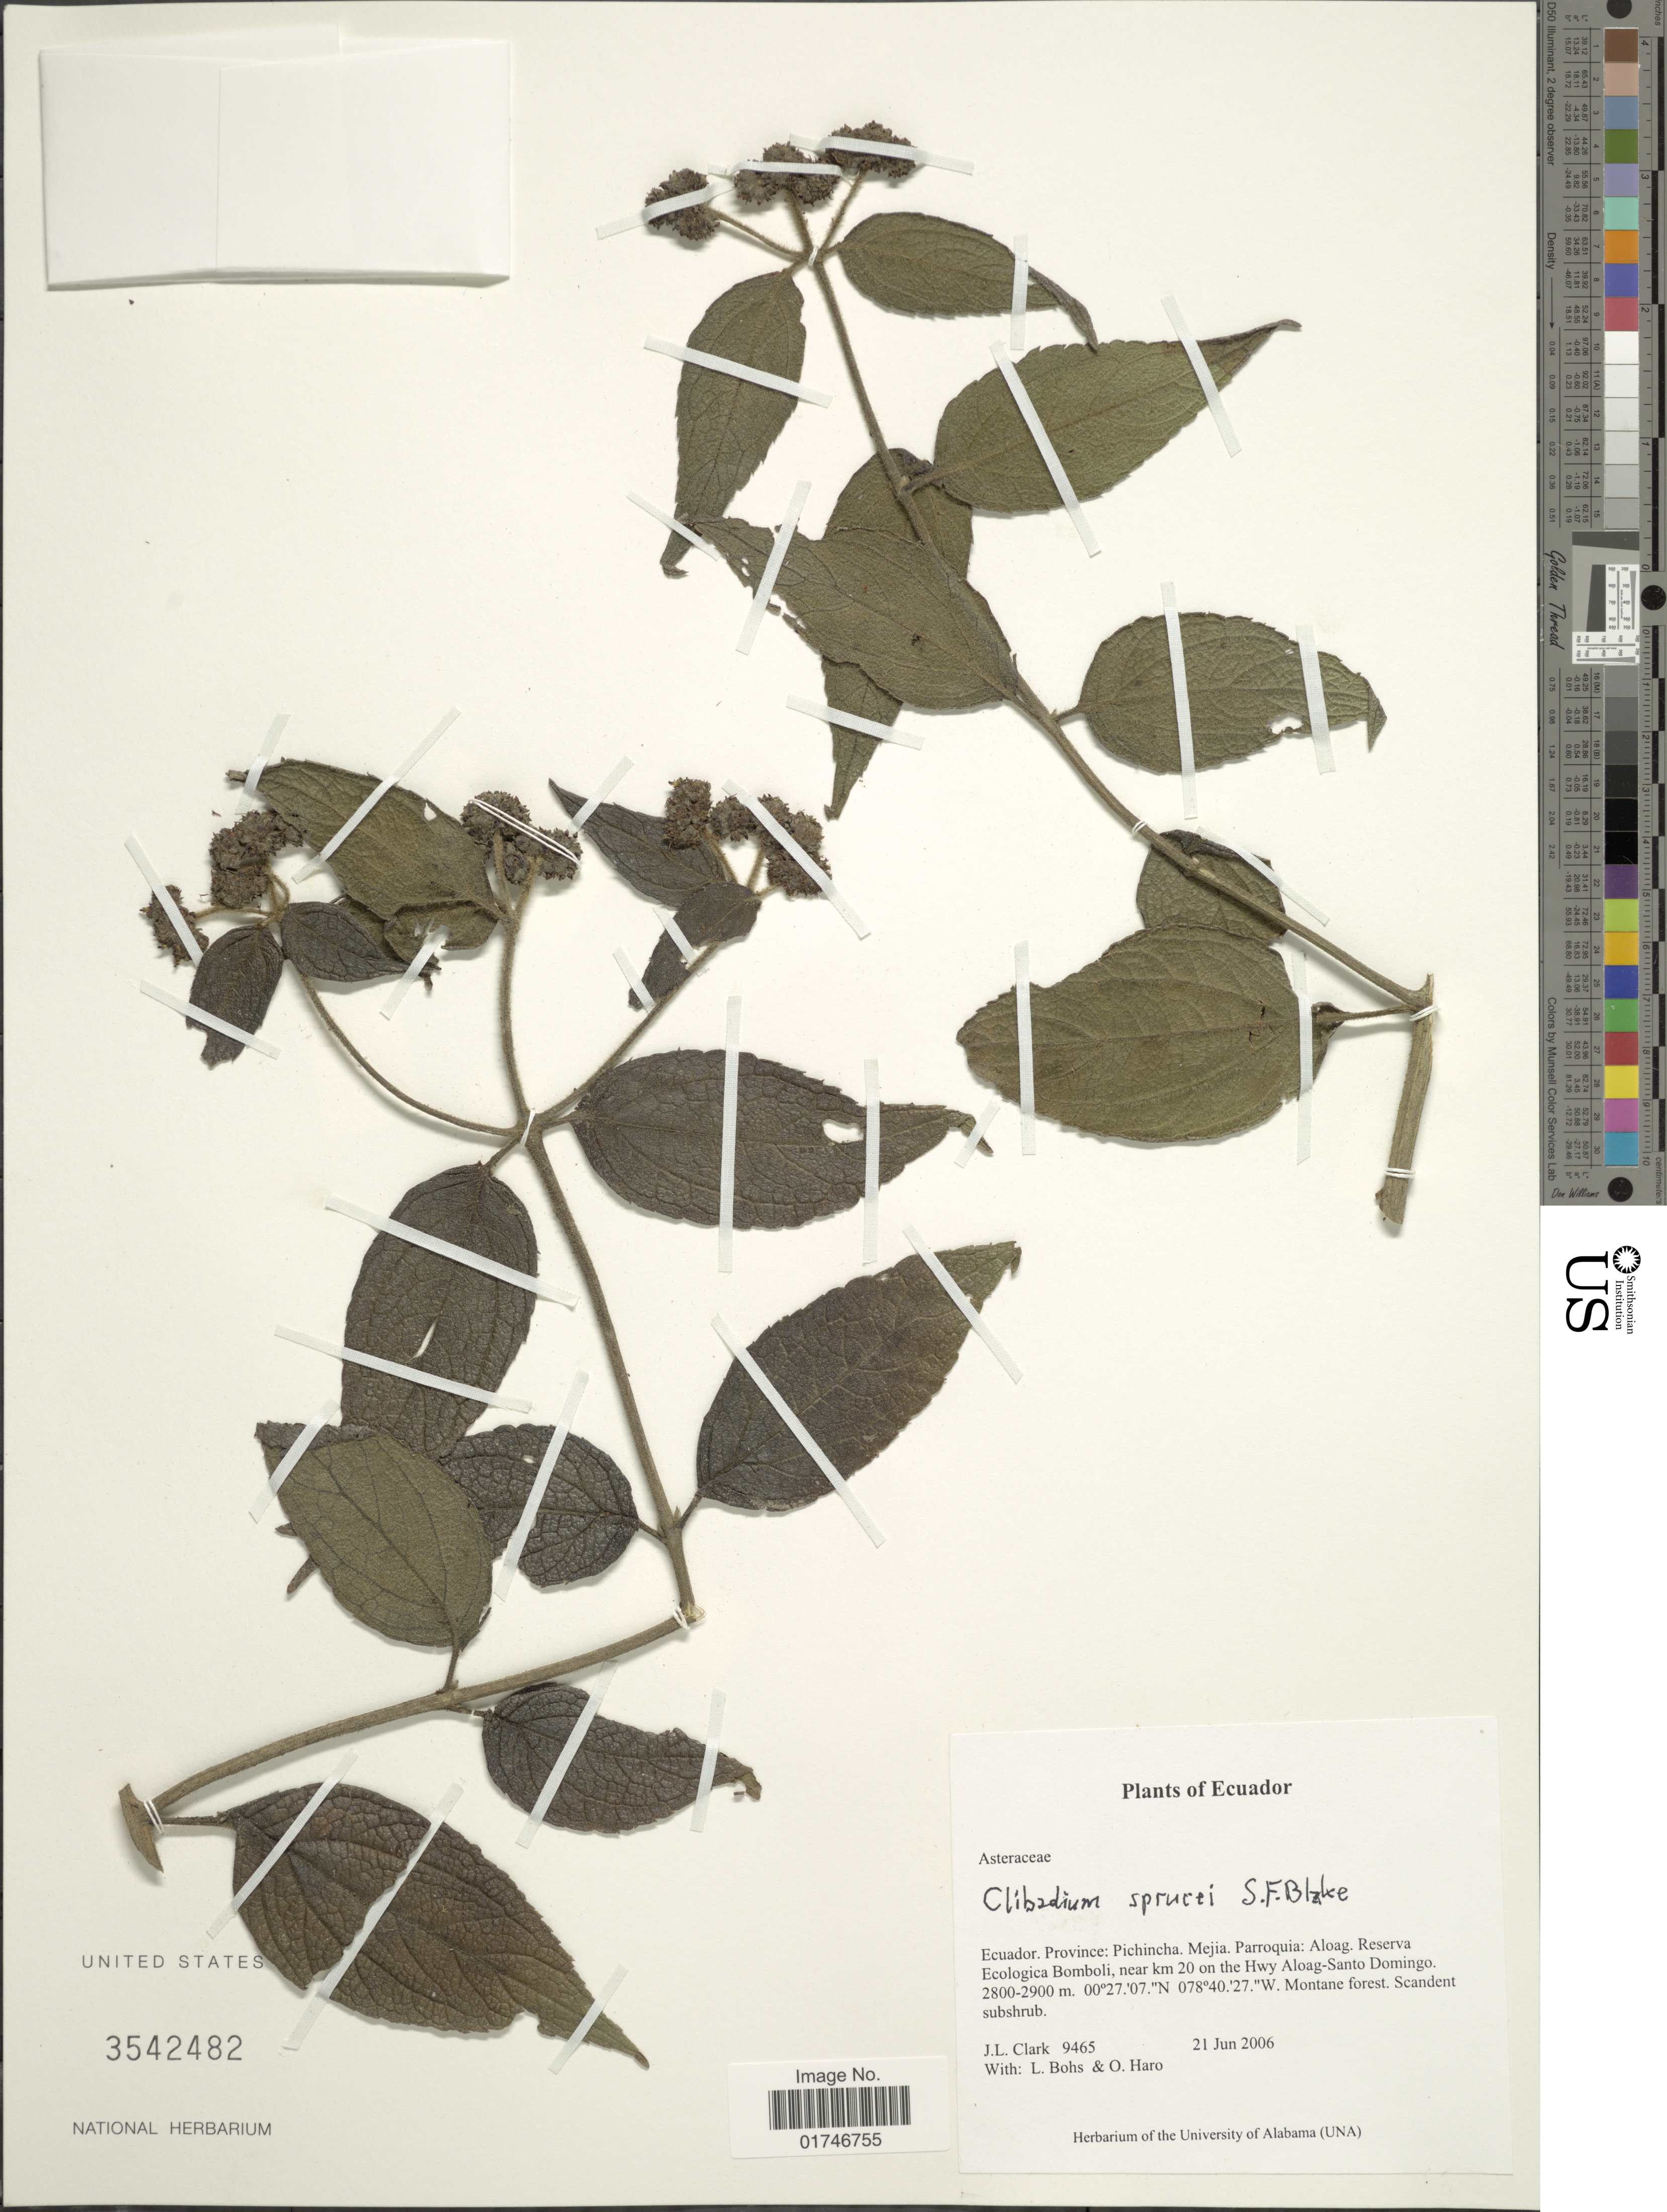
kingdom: Plantae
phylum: Tracheophyta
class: Magnoliopsida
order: Asterales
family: Asteraceae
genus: Clibadium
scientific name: Clibadium sprucei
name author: S.F. Blake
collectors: J. L. Clark, L. A. Bohs & O. Haro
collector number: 9465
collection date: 2006-06-21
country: Ecuador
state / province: Pichincha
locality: Ecuador. Province: Pichincha. Mejia. Parroquia: Aloag. Reserva Ecologica Bomboli, near km 20 on the Hwy Aloag-Santo Domingo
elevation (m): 2800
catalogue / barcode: US 3542482